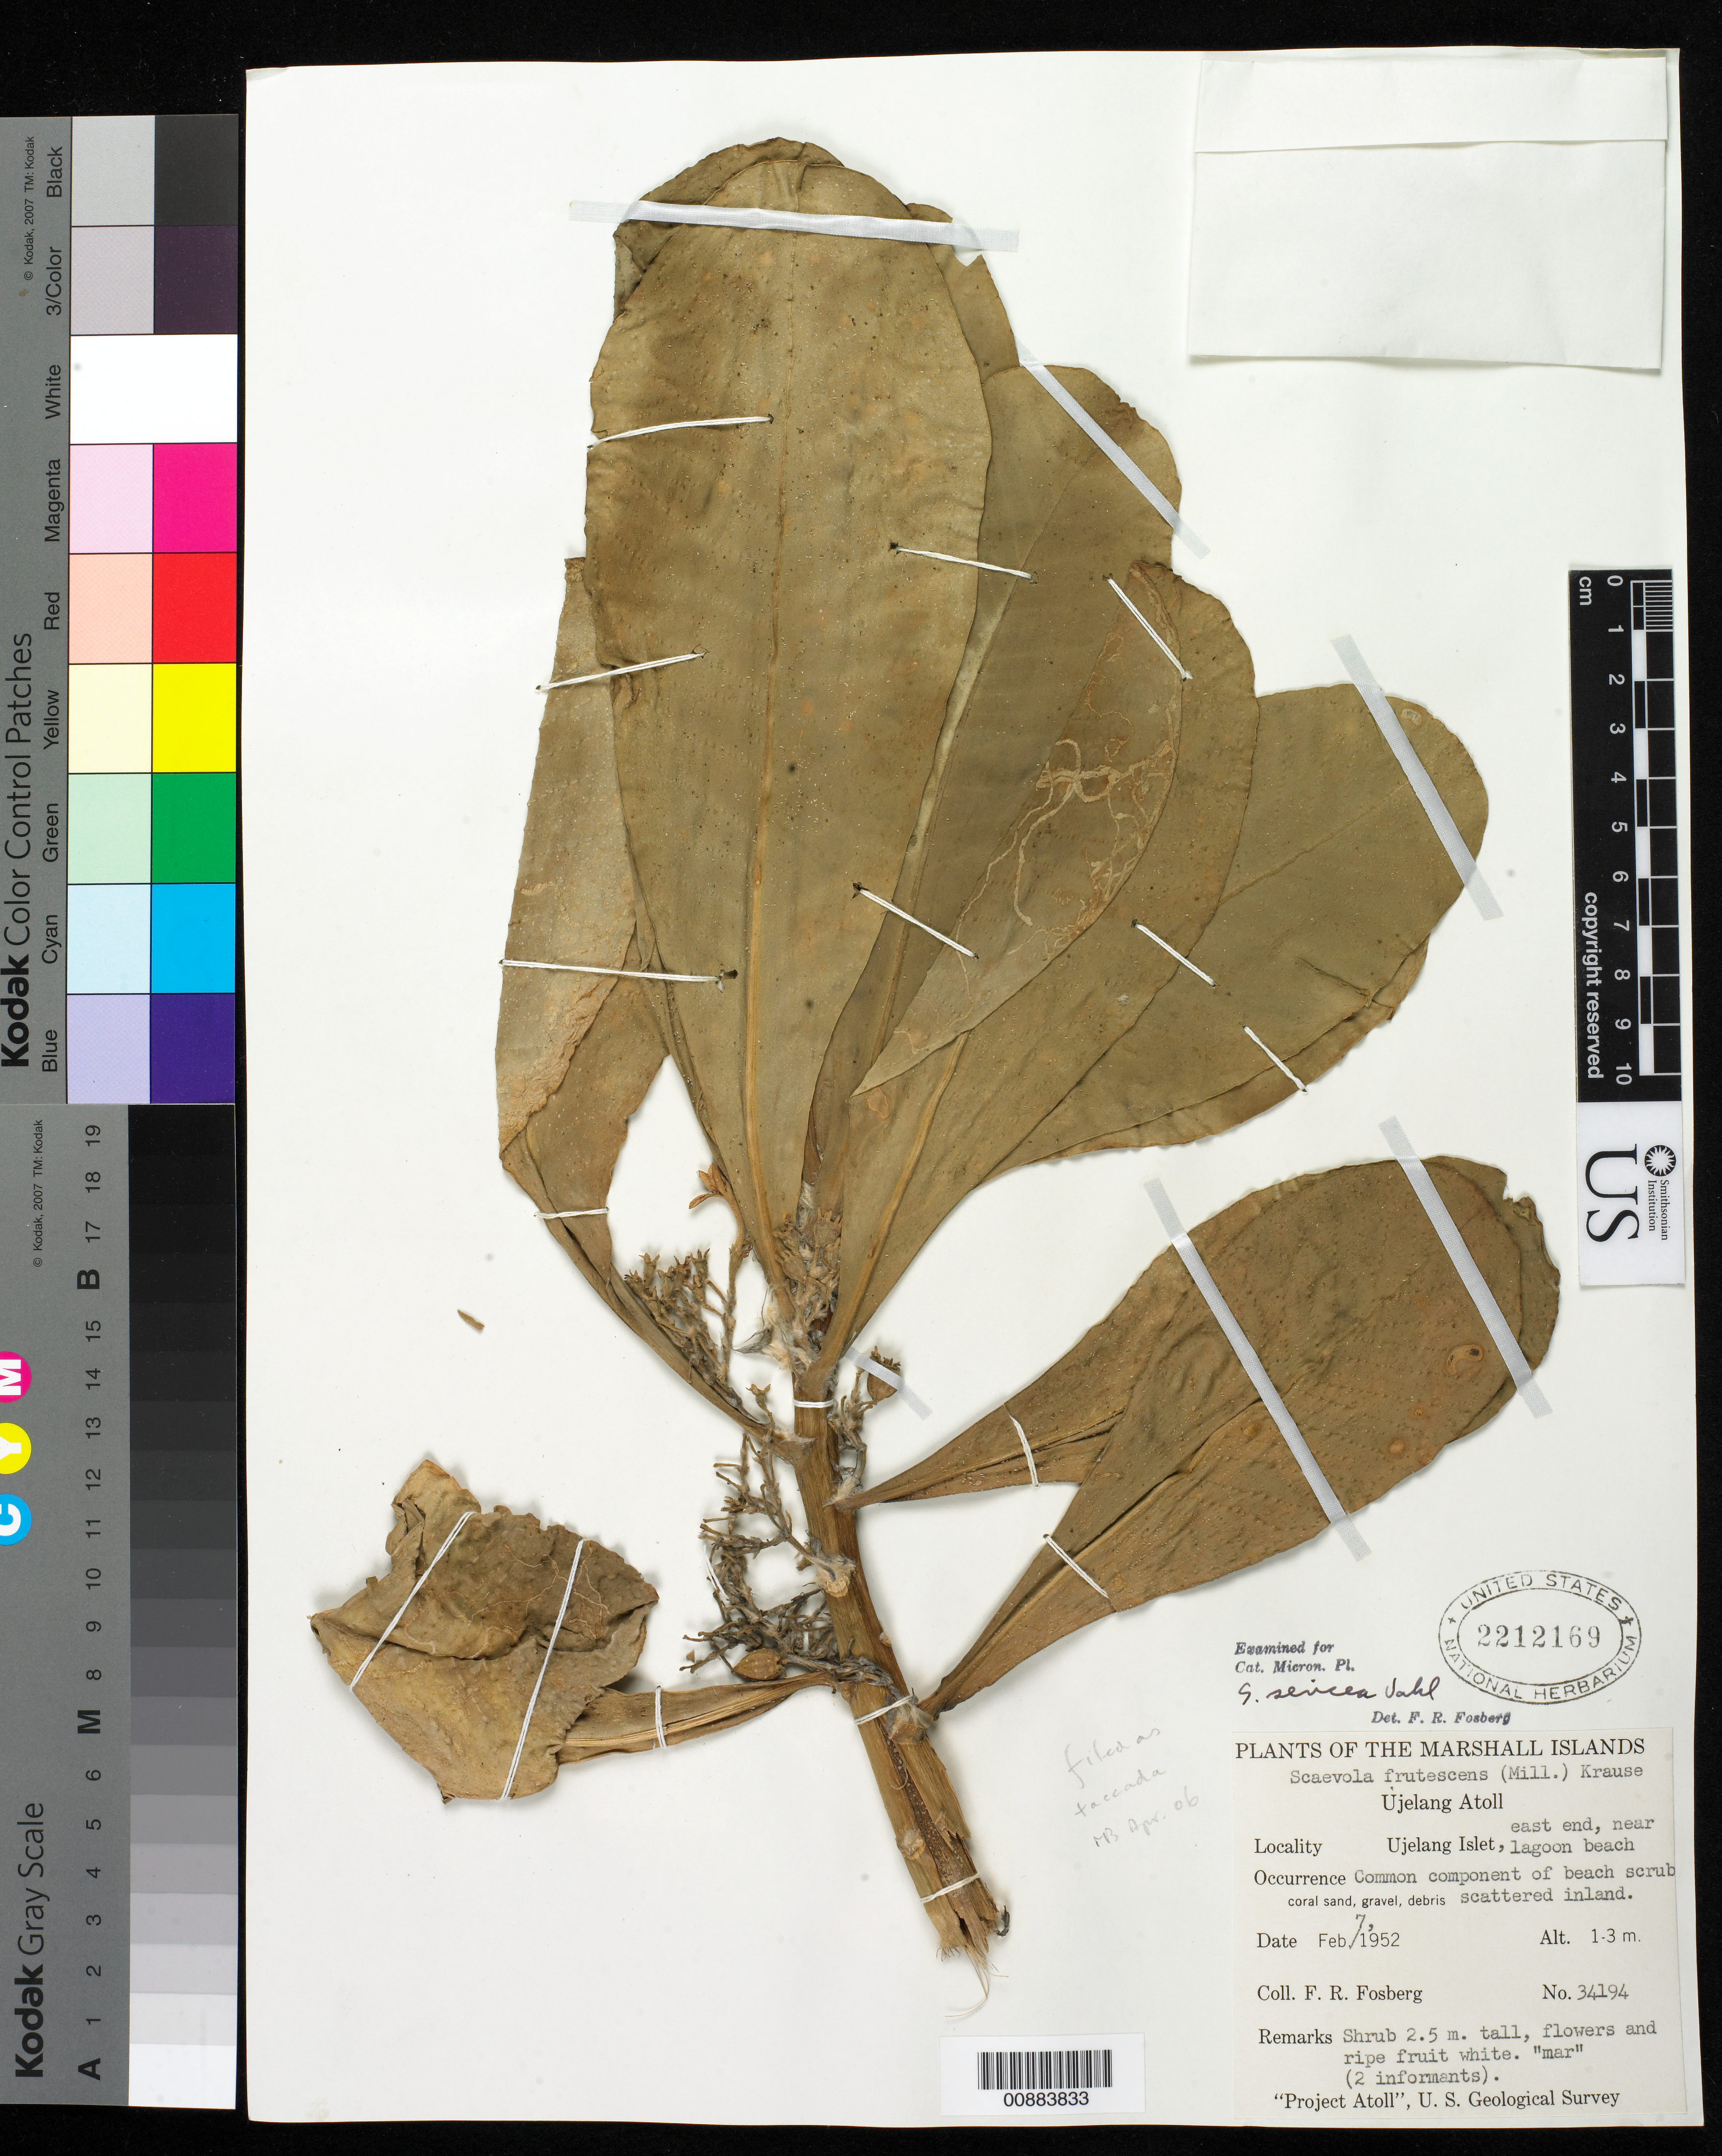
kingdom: Plantae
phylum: Tracheophyta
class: Magnoliopsida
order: Asterales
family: Goodeniaceae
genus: Scaevola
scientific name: Scaevola taccada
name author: (Gaertn.) Roxb.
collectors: F. R. Fosberg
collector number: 34194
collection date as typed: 07 Feb 1952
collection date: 1952-02-07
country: Marshall Islands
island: Ujelang Atoll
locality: Ujelang Islet, E end, near lagoon beach.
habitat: Coral sand, gravel, debris. Common component of beach scrub, scattered inland.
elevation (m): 1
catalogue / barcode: US 2212169